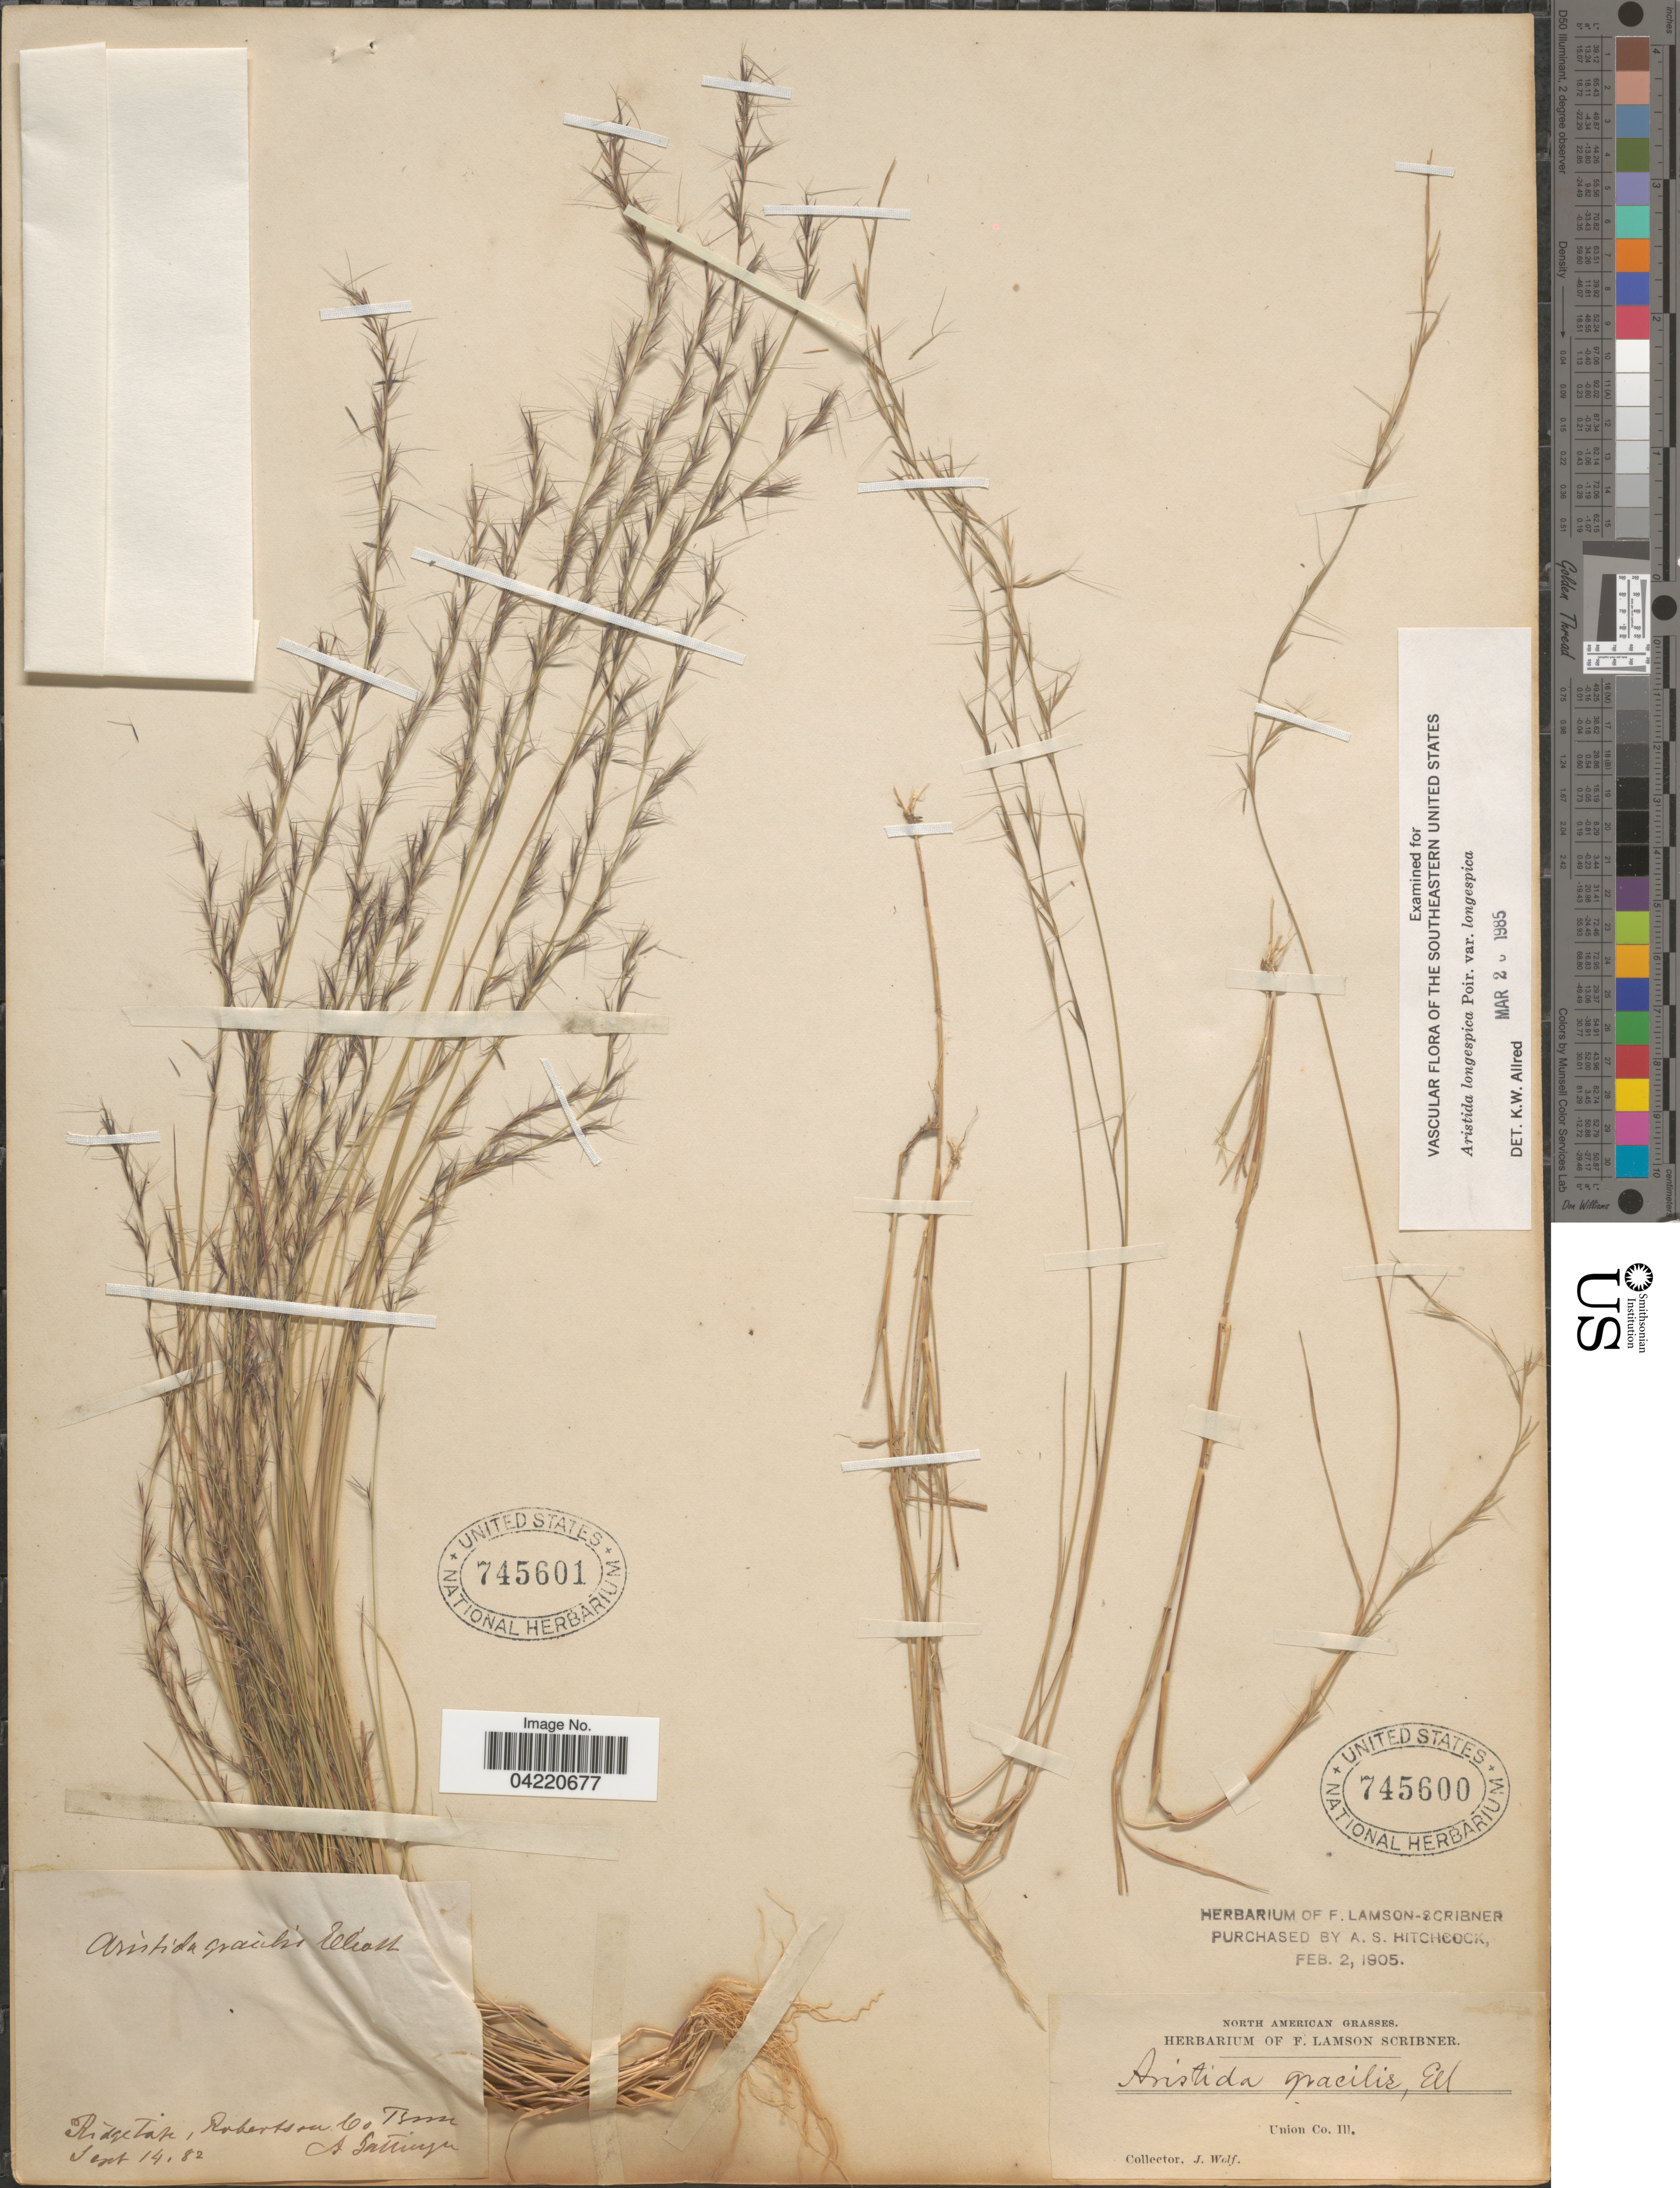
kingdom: Plantae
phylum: Tracheophyta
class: Liliopsida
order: Poales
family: Poaceae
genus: Aristida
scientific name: Aristida longespica var. longespica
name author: Poir.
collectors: J. Wolf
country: United States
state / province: Illinois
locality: Union Co.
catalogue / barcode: US 745600-2